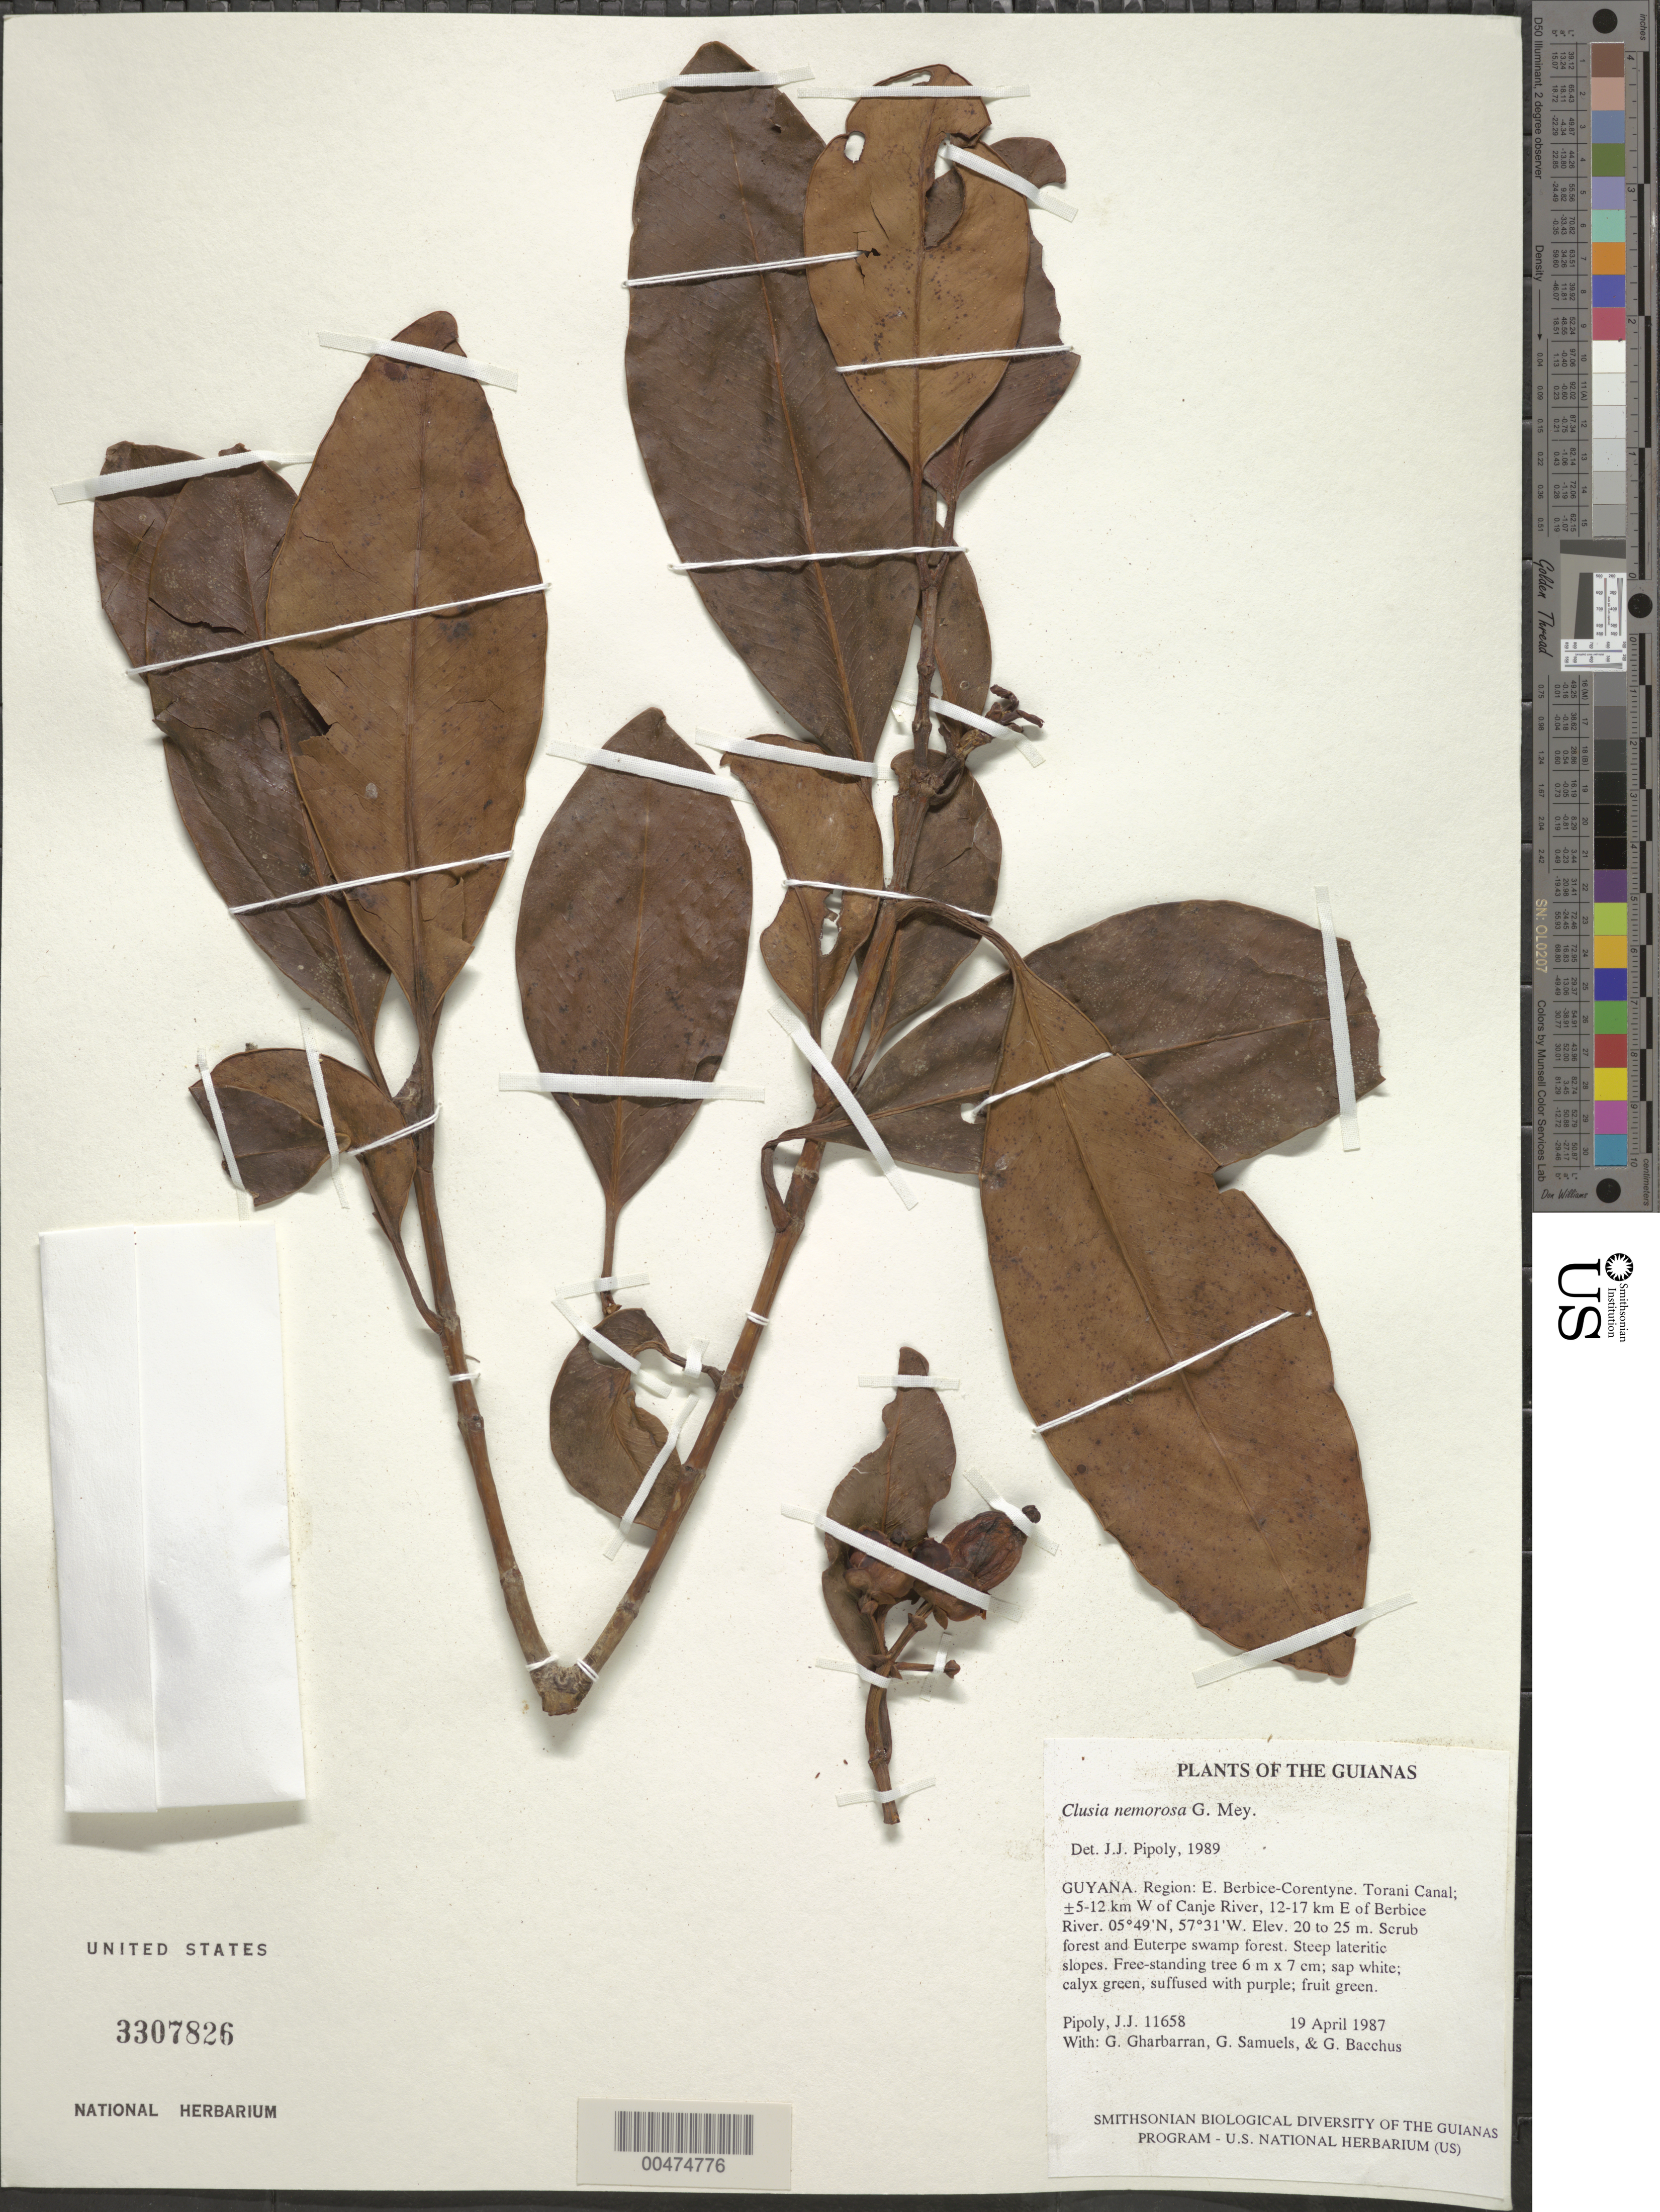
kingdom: Plantae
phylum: Tracheophyta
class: Magnoliopsida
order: Malpighiales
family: Clusiaceae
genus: Clusia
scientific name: Clusia nemorosa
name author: G. Mey.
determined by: Pipoly, J. J., III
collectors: J. J. Pipoly, G. Gharbarran, G. Samuels & G. Bacchus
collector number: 11658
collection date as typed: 19 April 1987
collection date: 1987-04-19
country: Guyana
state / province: E. Berbice-Corentyne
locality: Torani Canal; ±5-12 km W of Canje River, 12-17 km E of Berbice River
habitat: Scrub forest and Euterpe Swamp forestSteep lateritic slopes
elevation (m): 20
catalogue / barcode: US 3307826